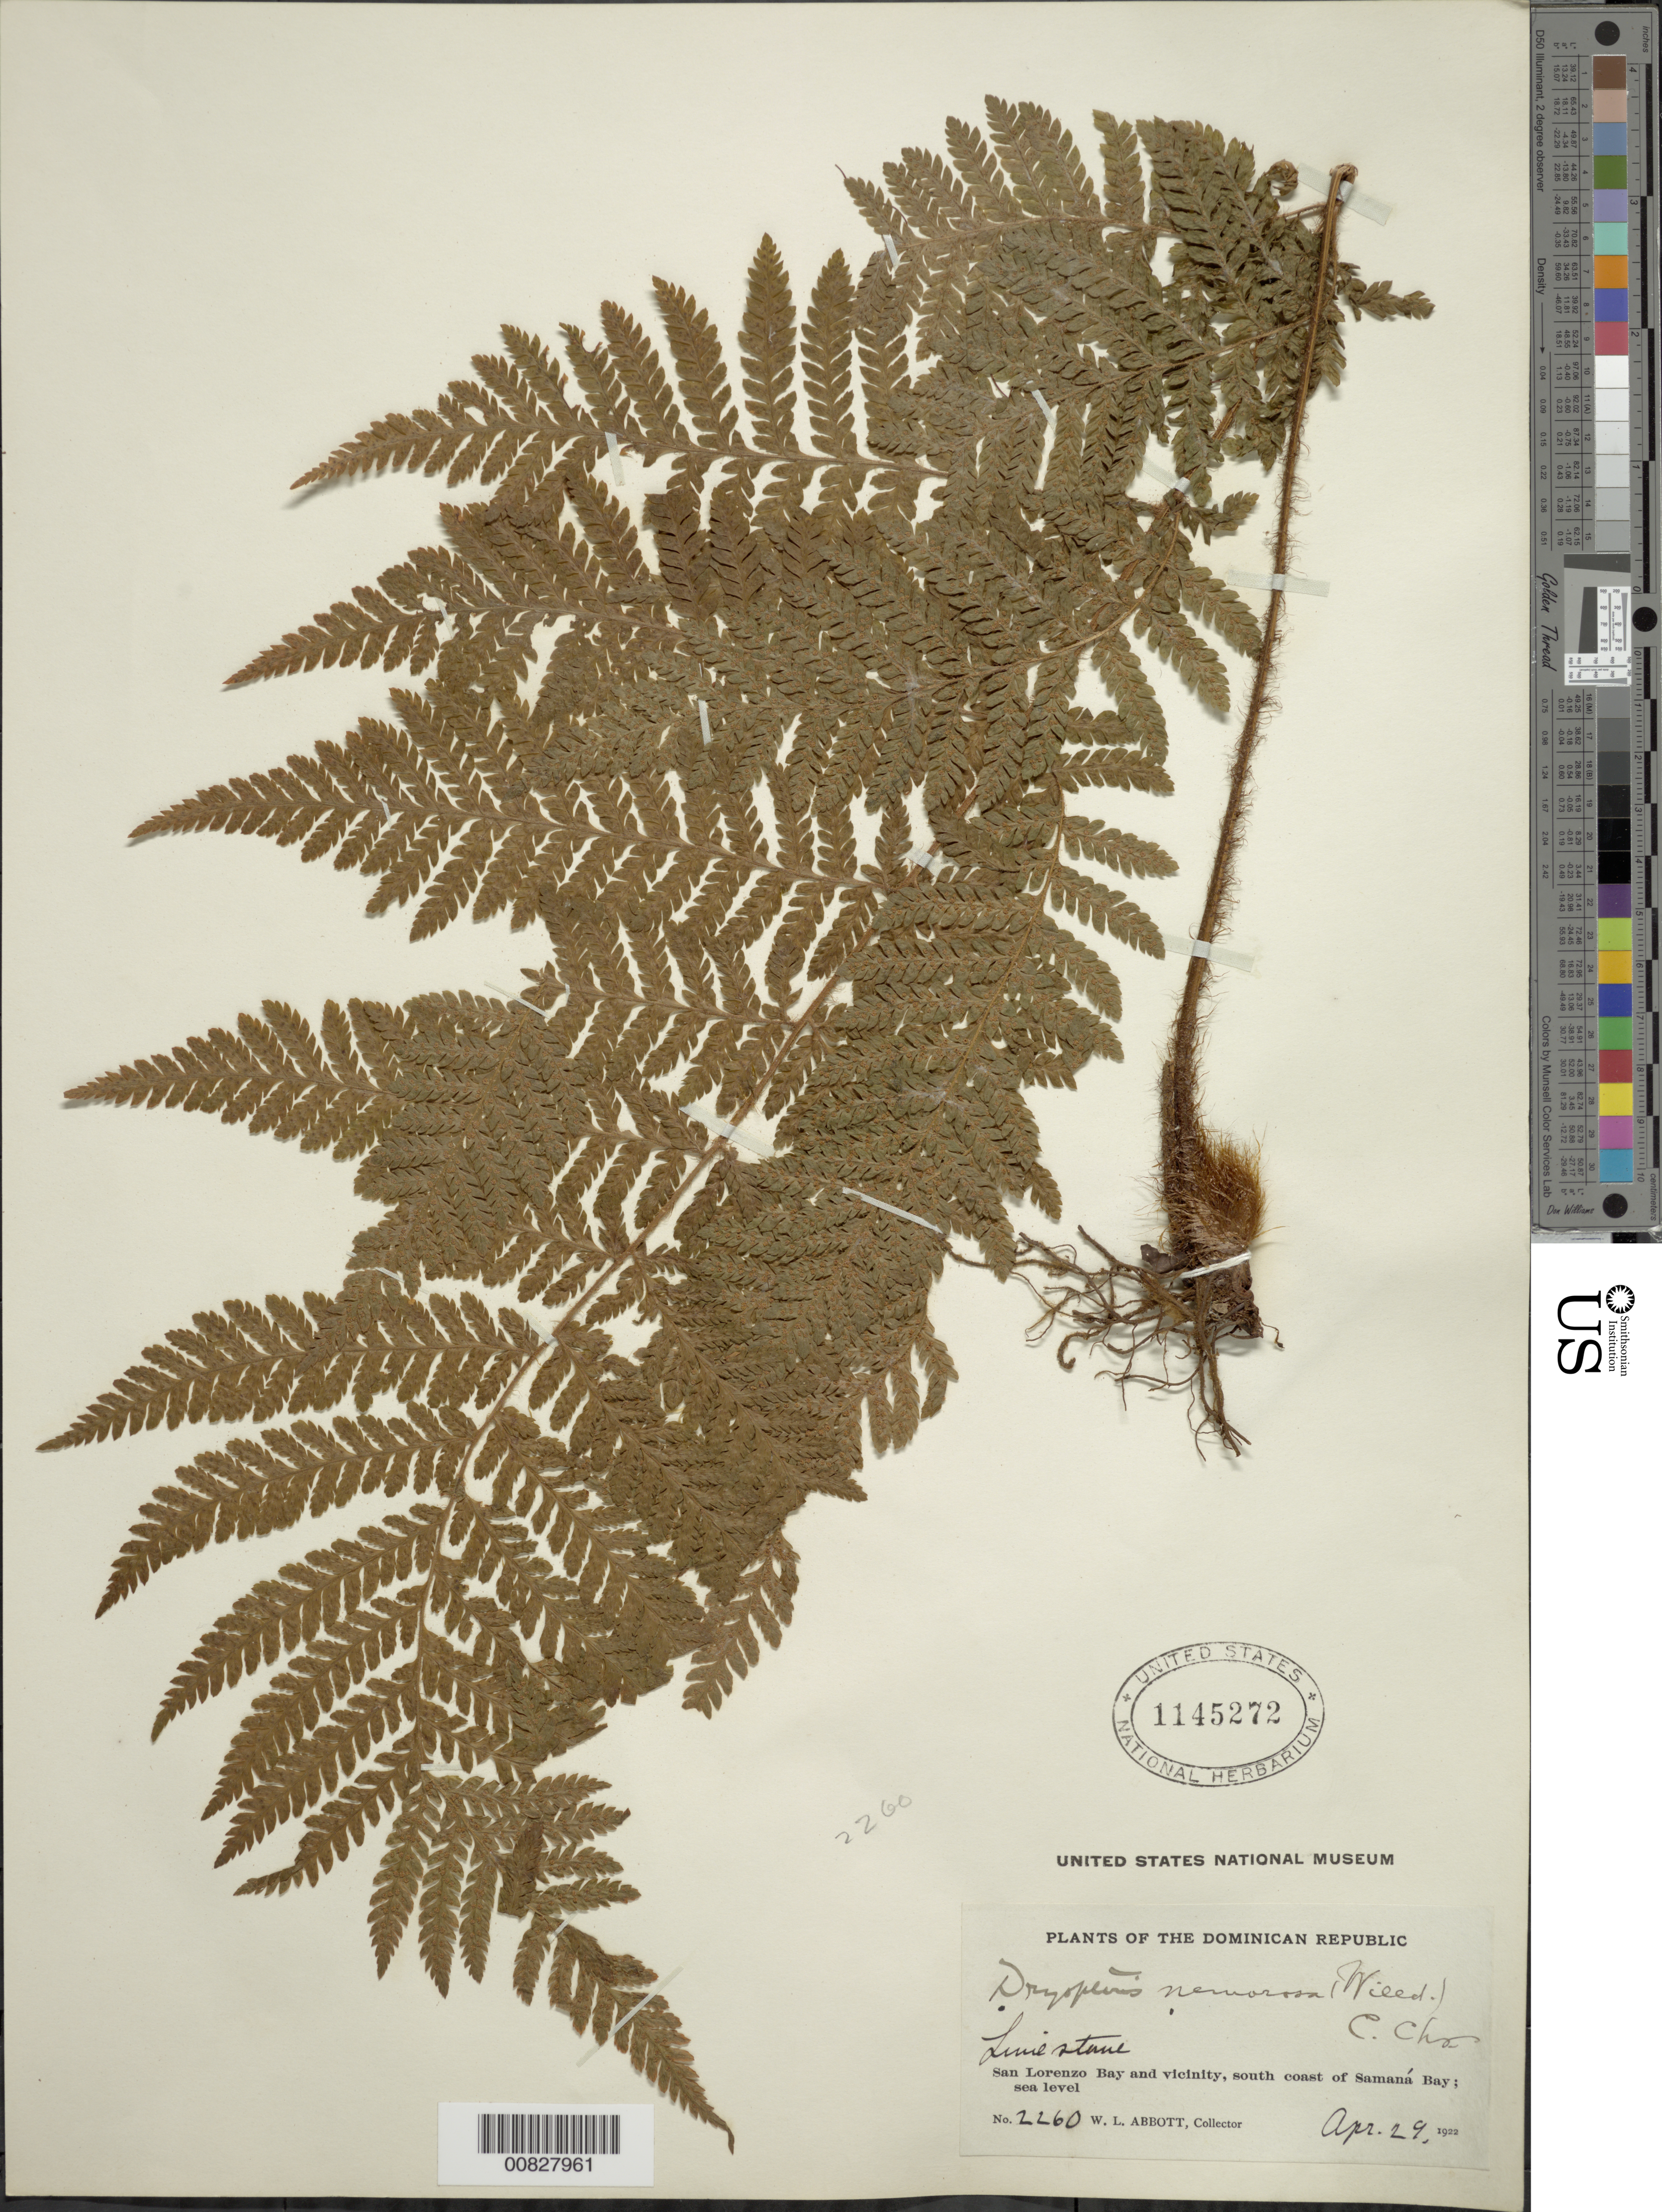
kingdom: Plantae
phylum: Tracheophyta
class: Polypodiopsida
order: Polypodiales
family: Dryopteridaceae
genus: Ctenitis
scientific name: Ctenitis nemorosa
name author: (Willd.) Ching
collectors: W. L. Abbott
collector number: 2260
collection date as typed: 29 Apr 1922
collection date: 1922-04-29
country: Dominican Republic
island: Hispaniola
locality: San Lorenzo Bay, and vicinity, S coast of Samaná Bay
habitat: Limestone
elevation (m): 0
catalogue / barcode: US 1145272